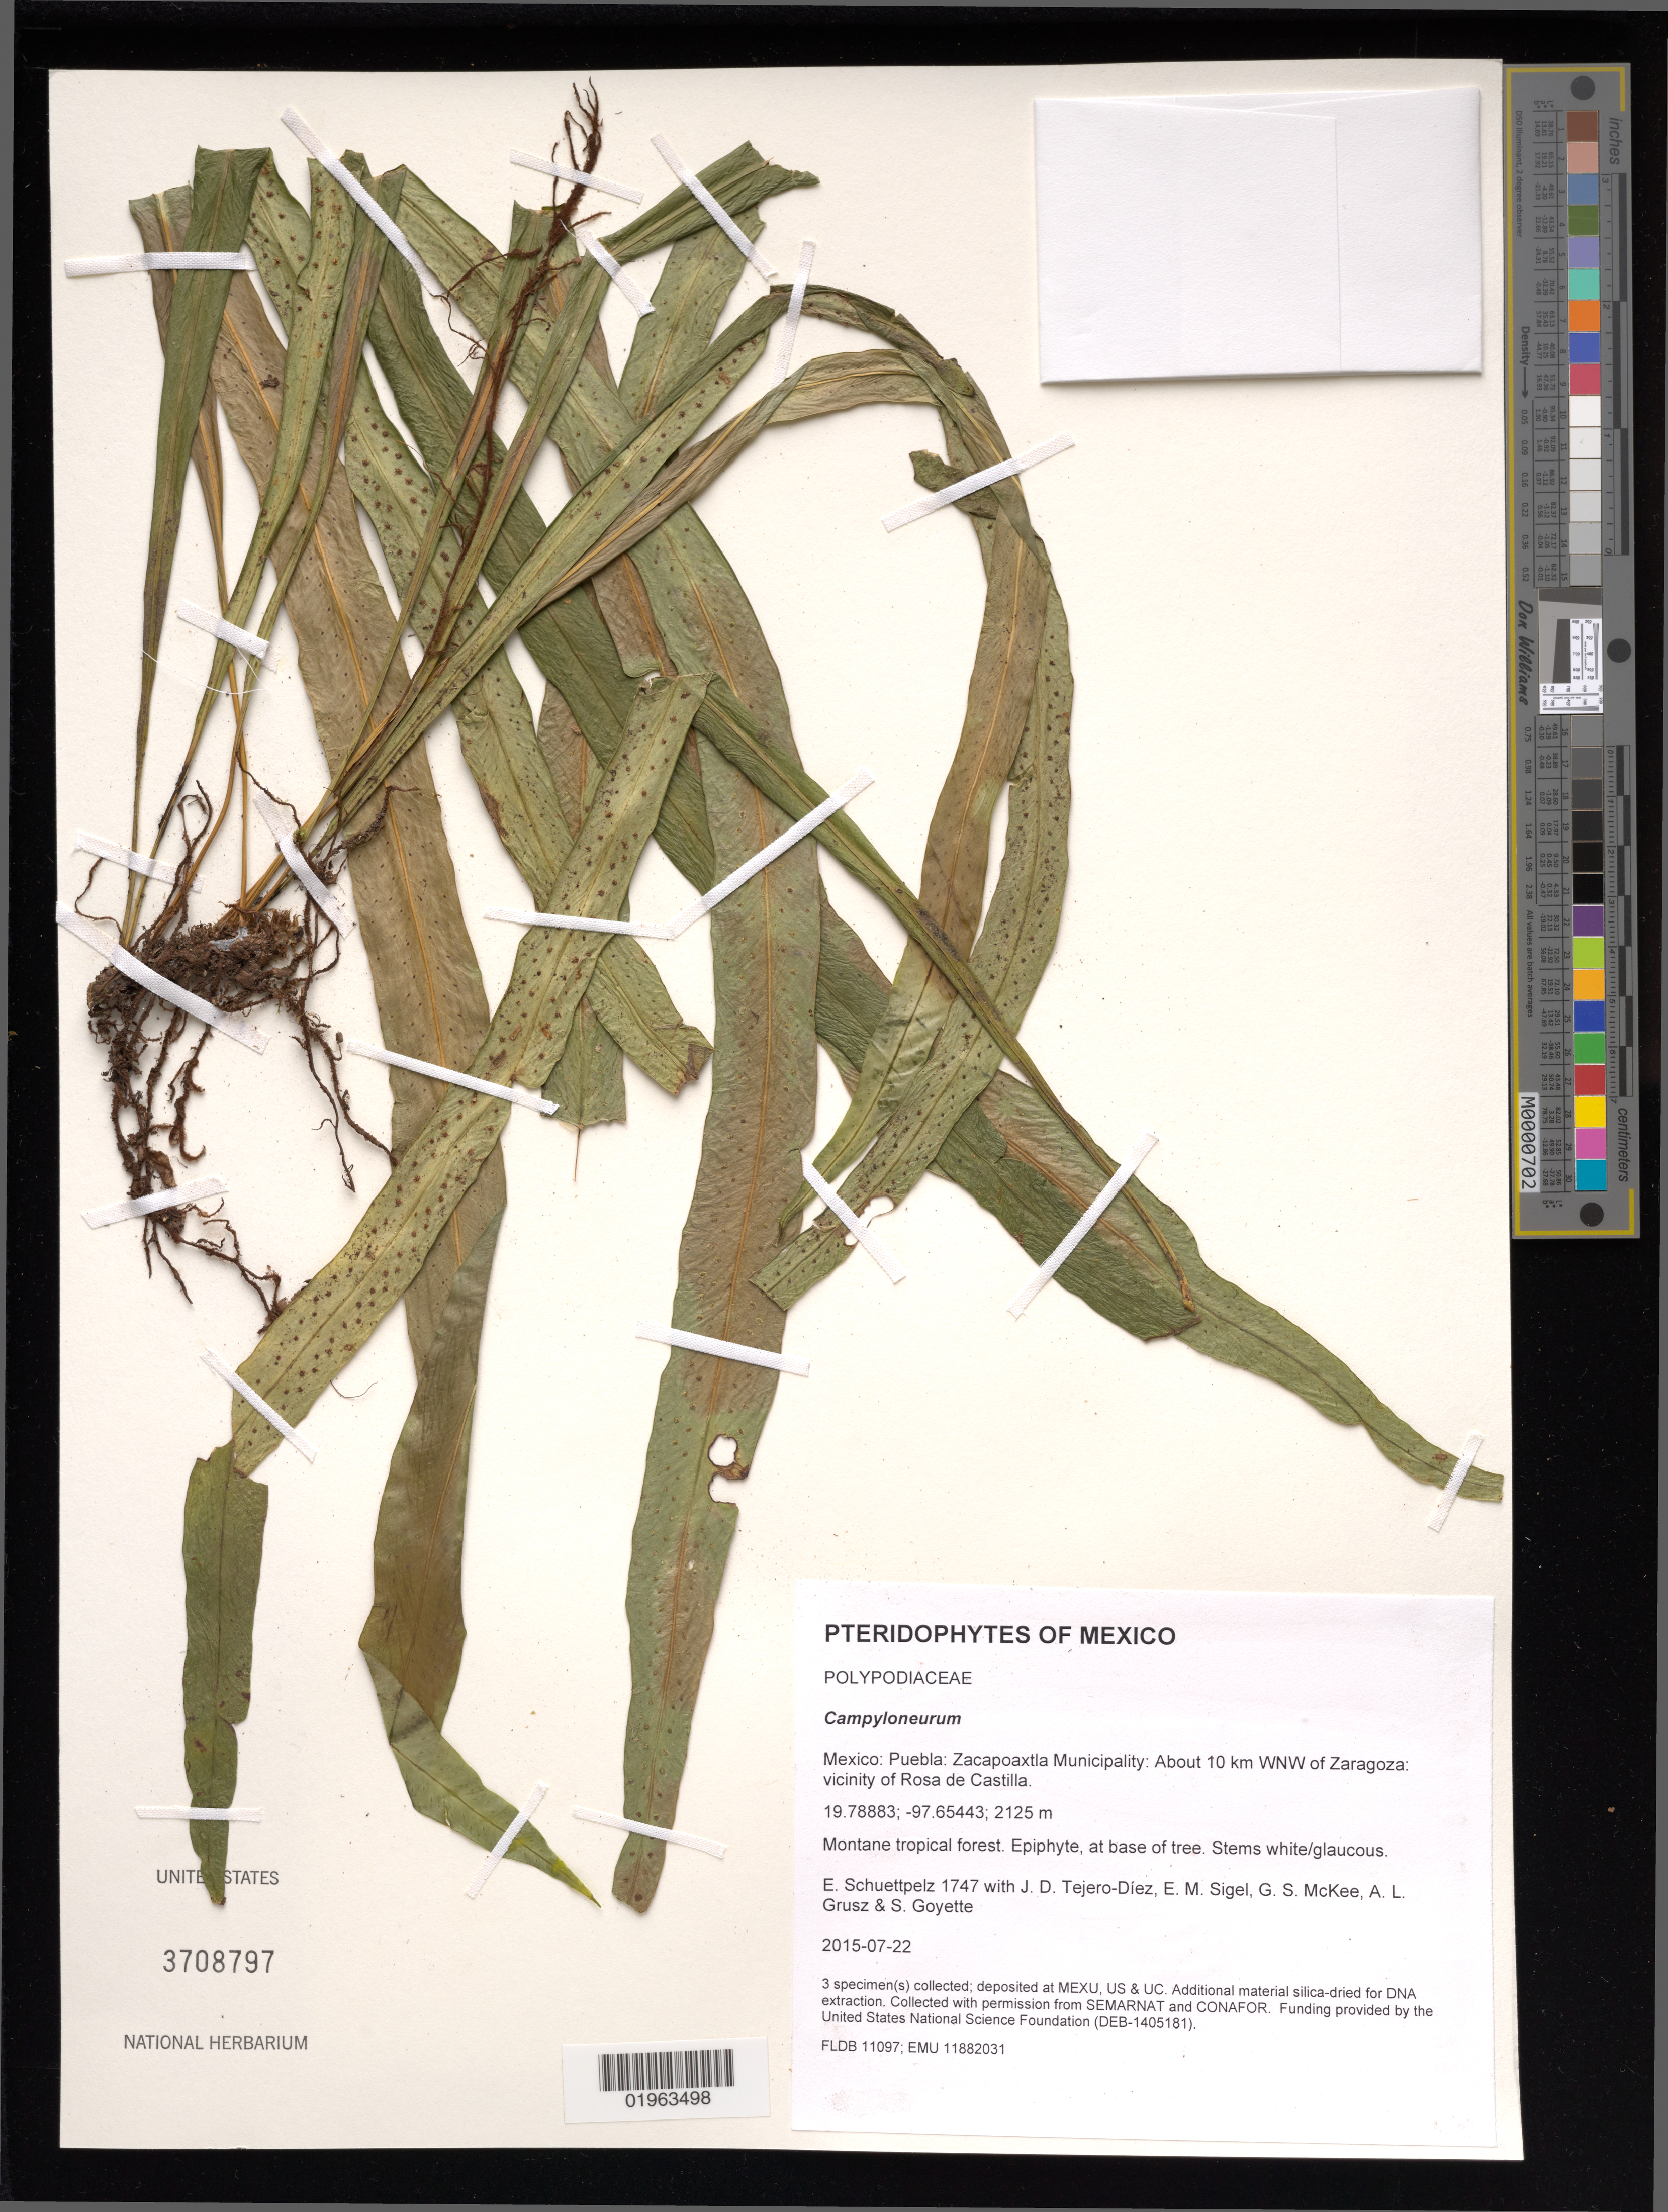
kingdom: Plantae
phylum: Tracheophyta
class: Polypodiopsida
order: Polypodiales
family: Polypodiaceae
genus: Campyloneurum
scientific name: Campyloneurum sp.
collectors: E. Schuettpelz, D. Tejero-Díez, E. M. Sigel, G. S. McKee & A. Grusz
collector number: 1747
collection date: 2015-07-22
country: Mexico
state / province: Puebla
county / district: Zacapoaxtla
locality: About 10 km WNW of Zaragoza: vicinity of Rosa de Castilla.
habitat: Montane tropical forest.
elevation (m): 2125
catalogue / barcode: US 3708797